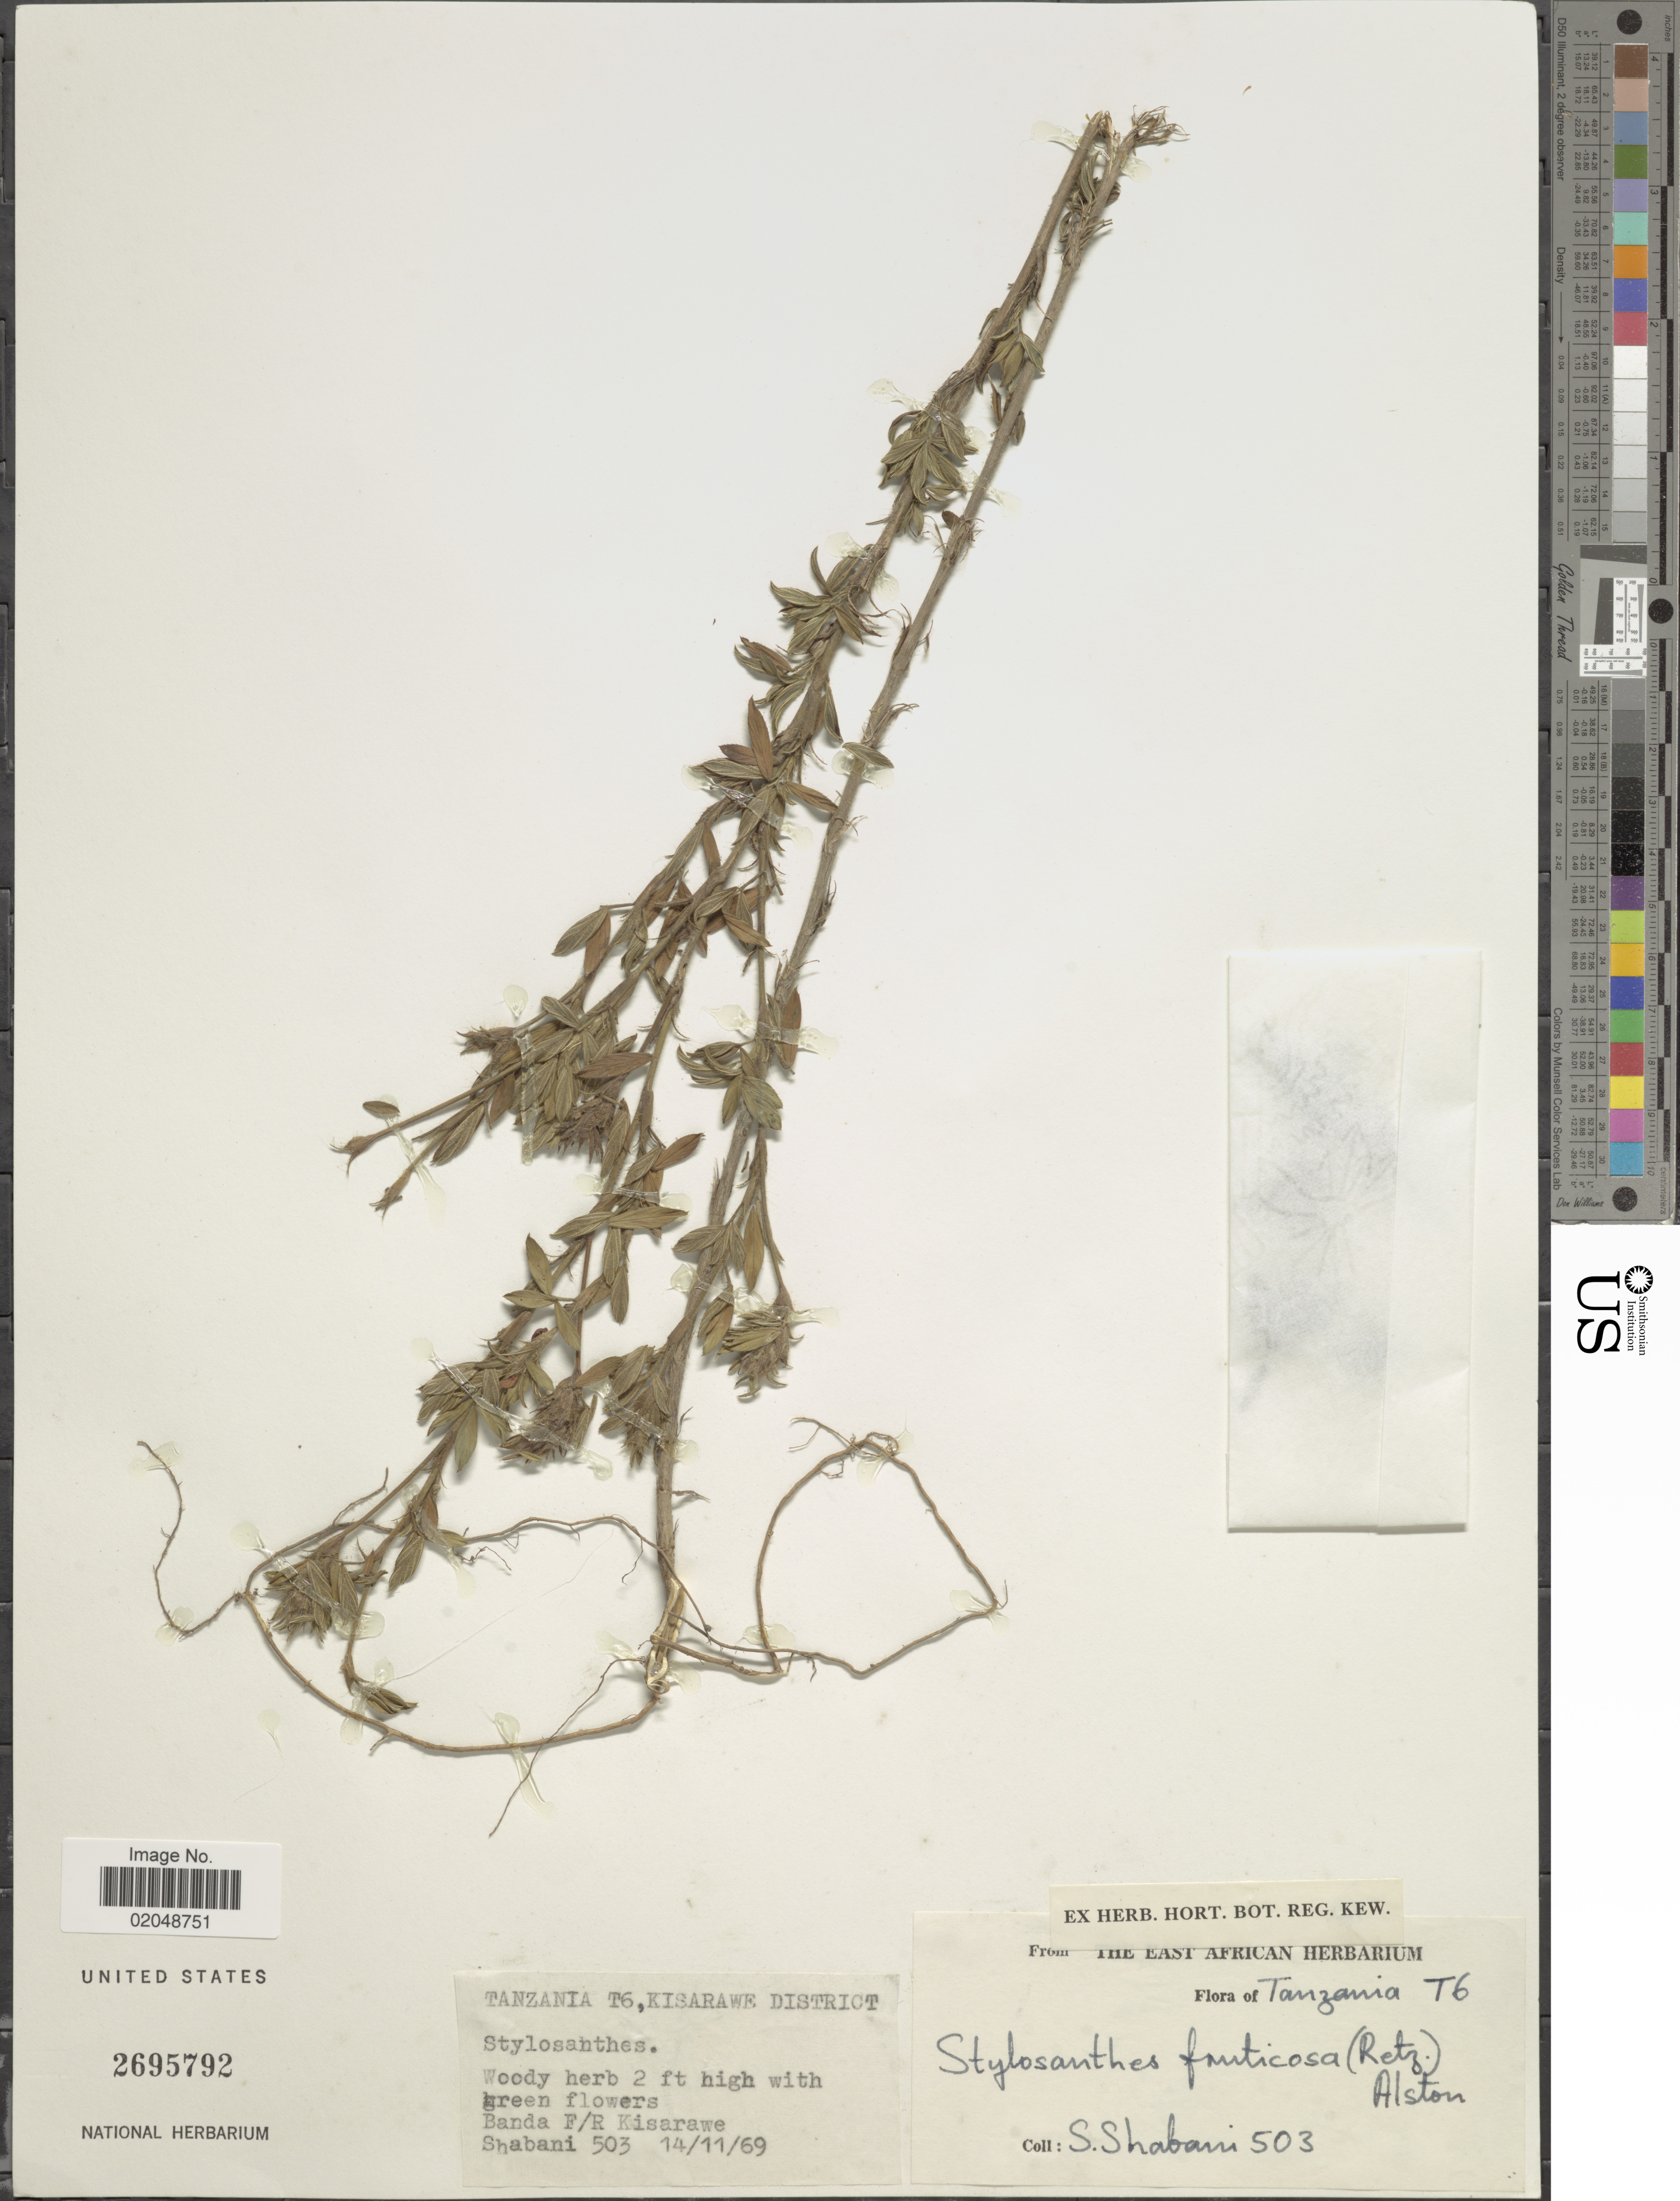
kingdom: Plantae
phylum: Tracheophyta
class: Magnoliopsida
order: Fabales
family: Fabaceae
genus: Stylosanthes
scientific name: Stylosanthes fruticosa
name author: (Retz.) Alston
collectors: -. Shabani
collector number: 503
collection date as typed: Transcribed d/m/y: 14/11/69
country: Tanzania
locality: T6, Kisarawe District, Banda F/R Kisarawe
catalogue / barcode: US 2695792